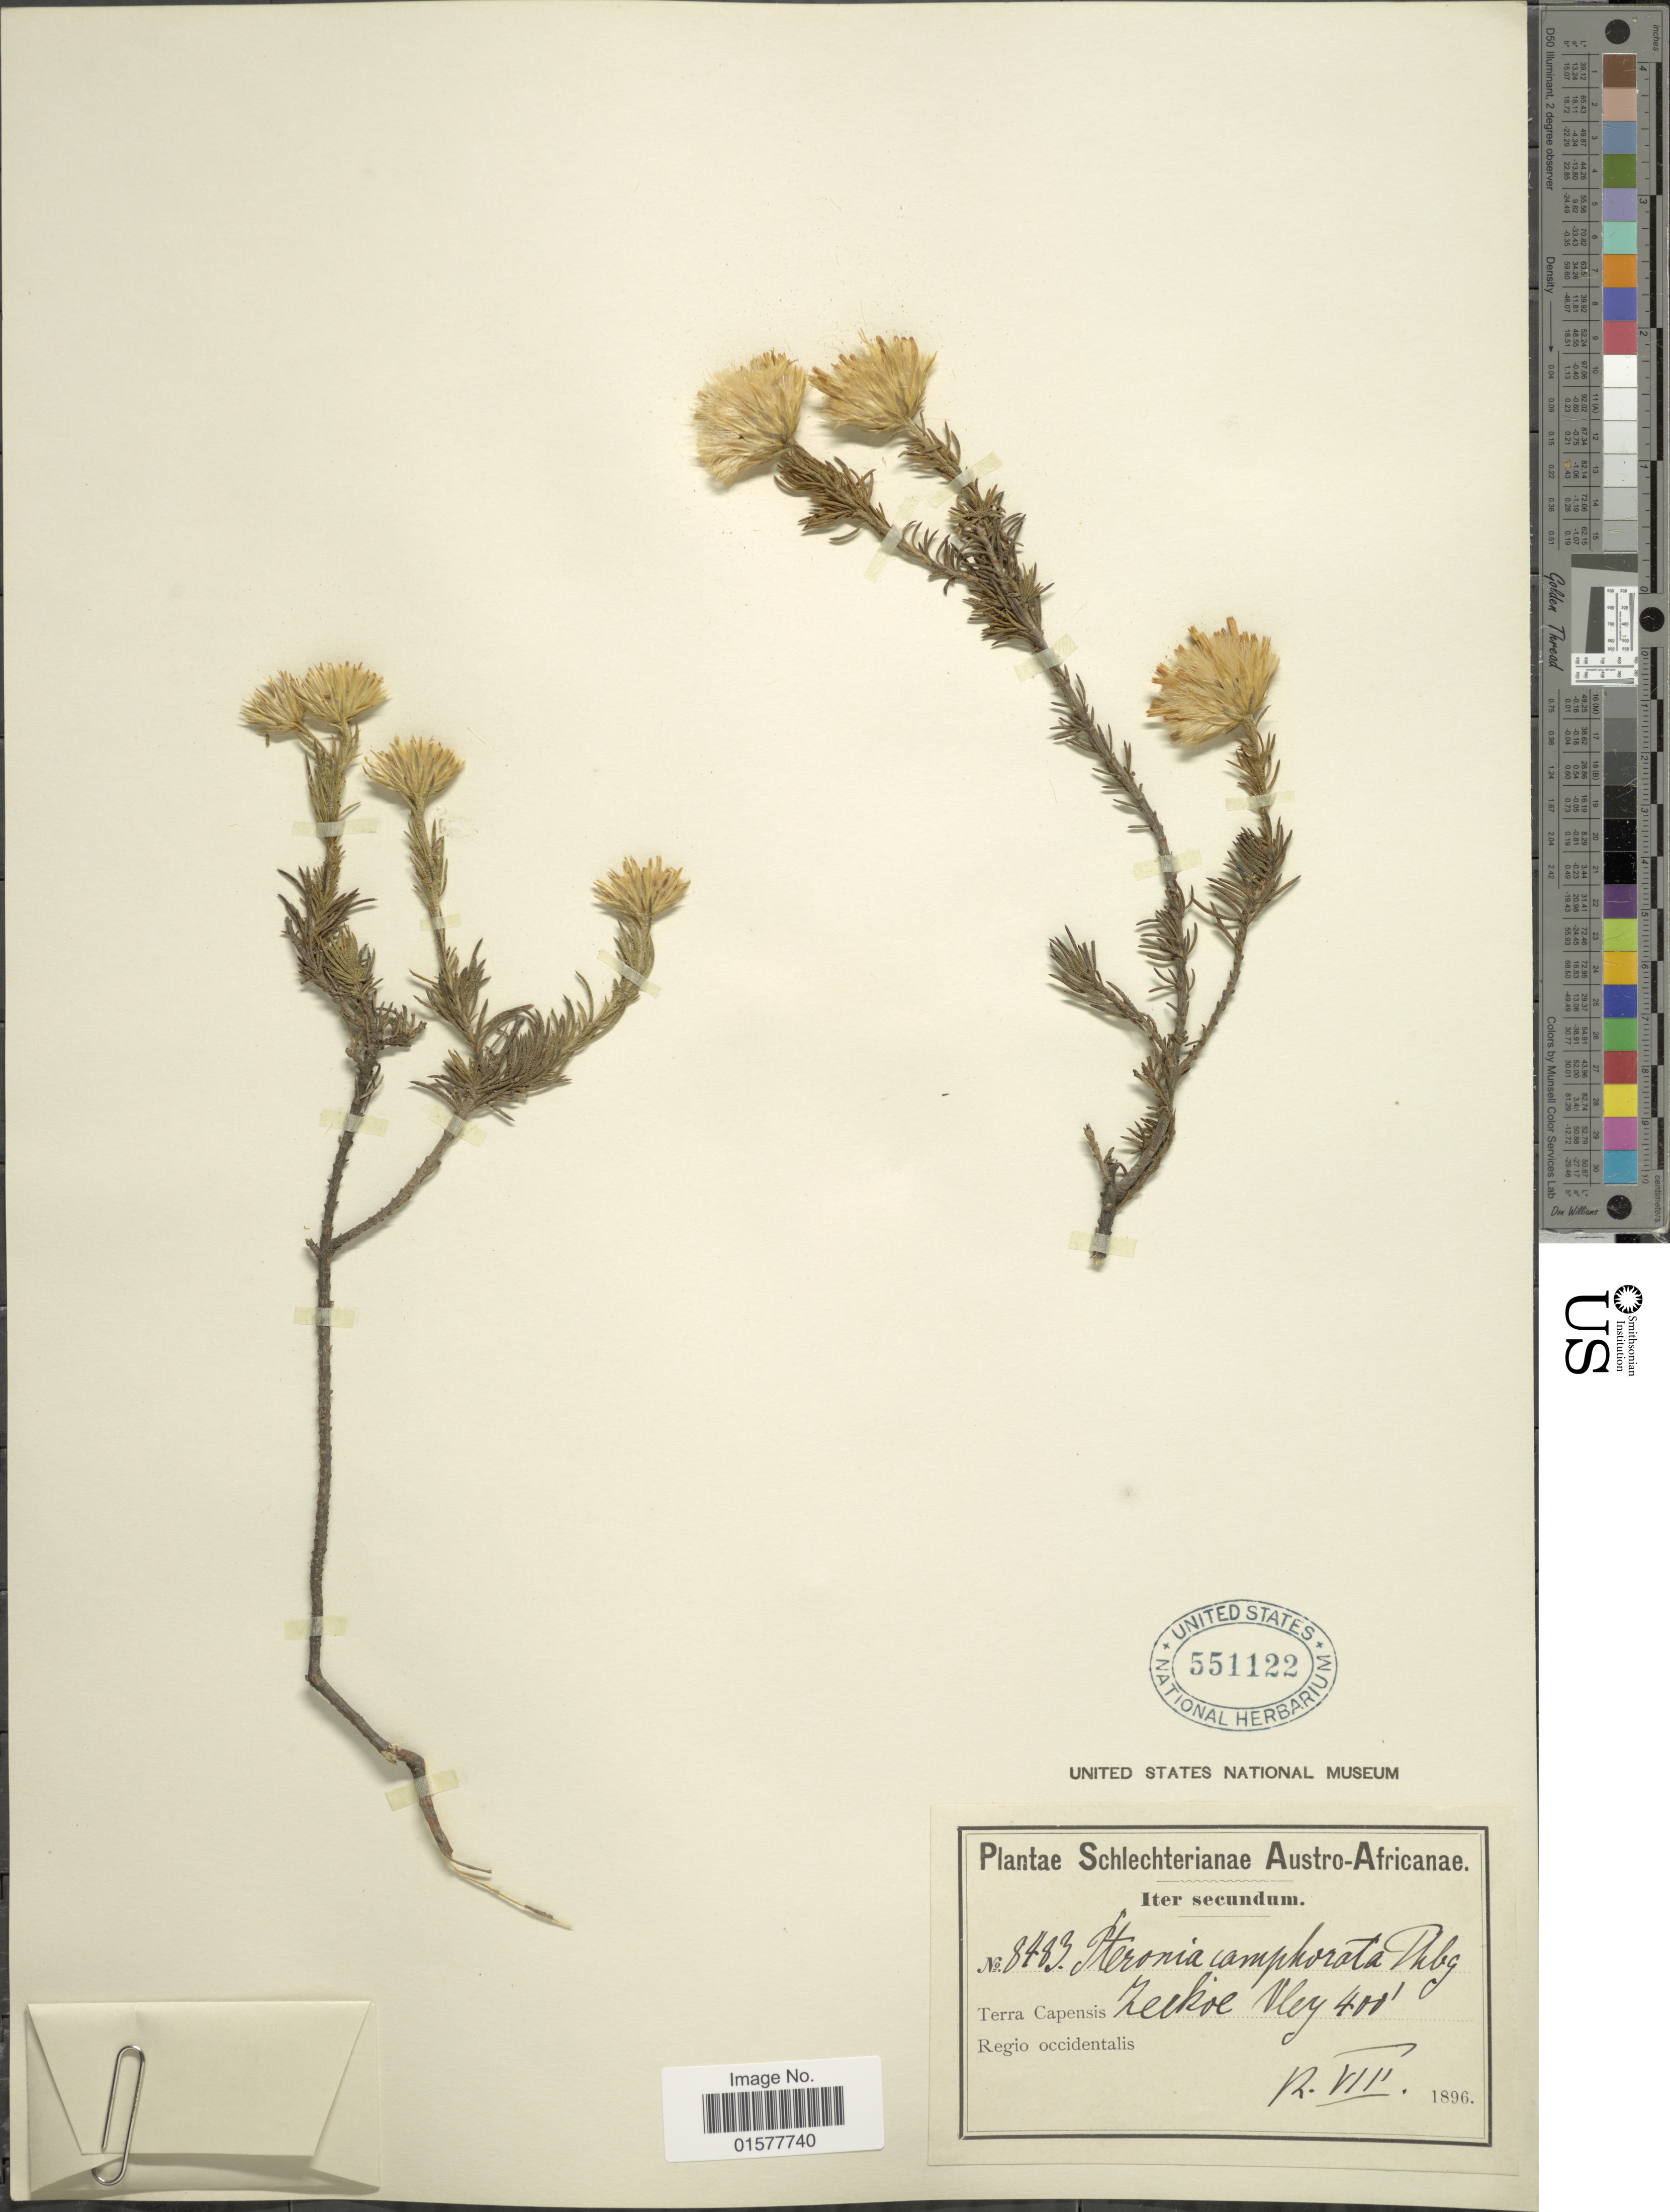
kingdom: Plantae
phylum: Tracheophyta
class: Magnoliopsida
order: Asterales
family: Asteraceae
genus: Pteronia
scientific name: Pteronia camphorata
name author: (L.) L.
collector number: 8483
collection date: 1896-08-12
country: South Africa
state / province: KwaZulu-Natal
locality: Terra Capensis Zeikoe Vley, Regio occidentalis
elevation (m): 122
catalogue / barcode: US 551122